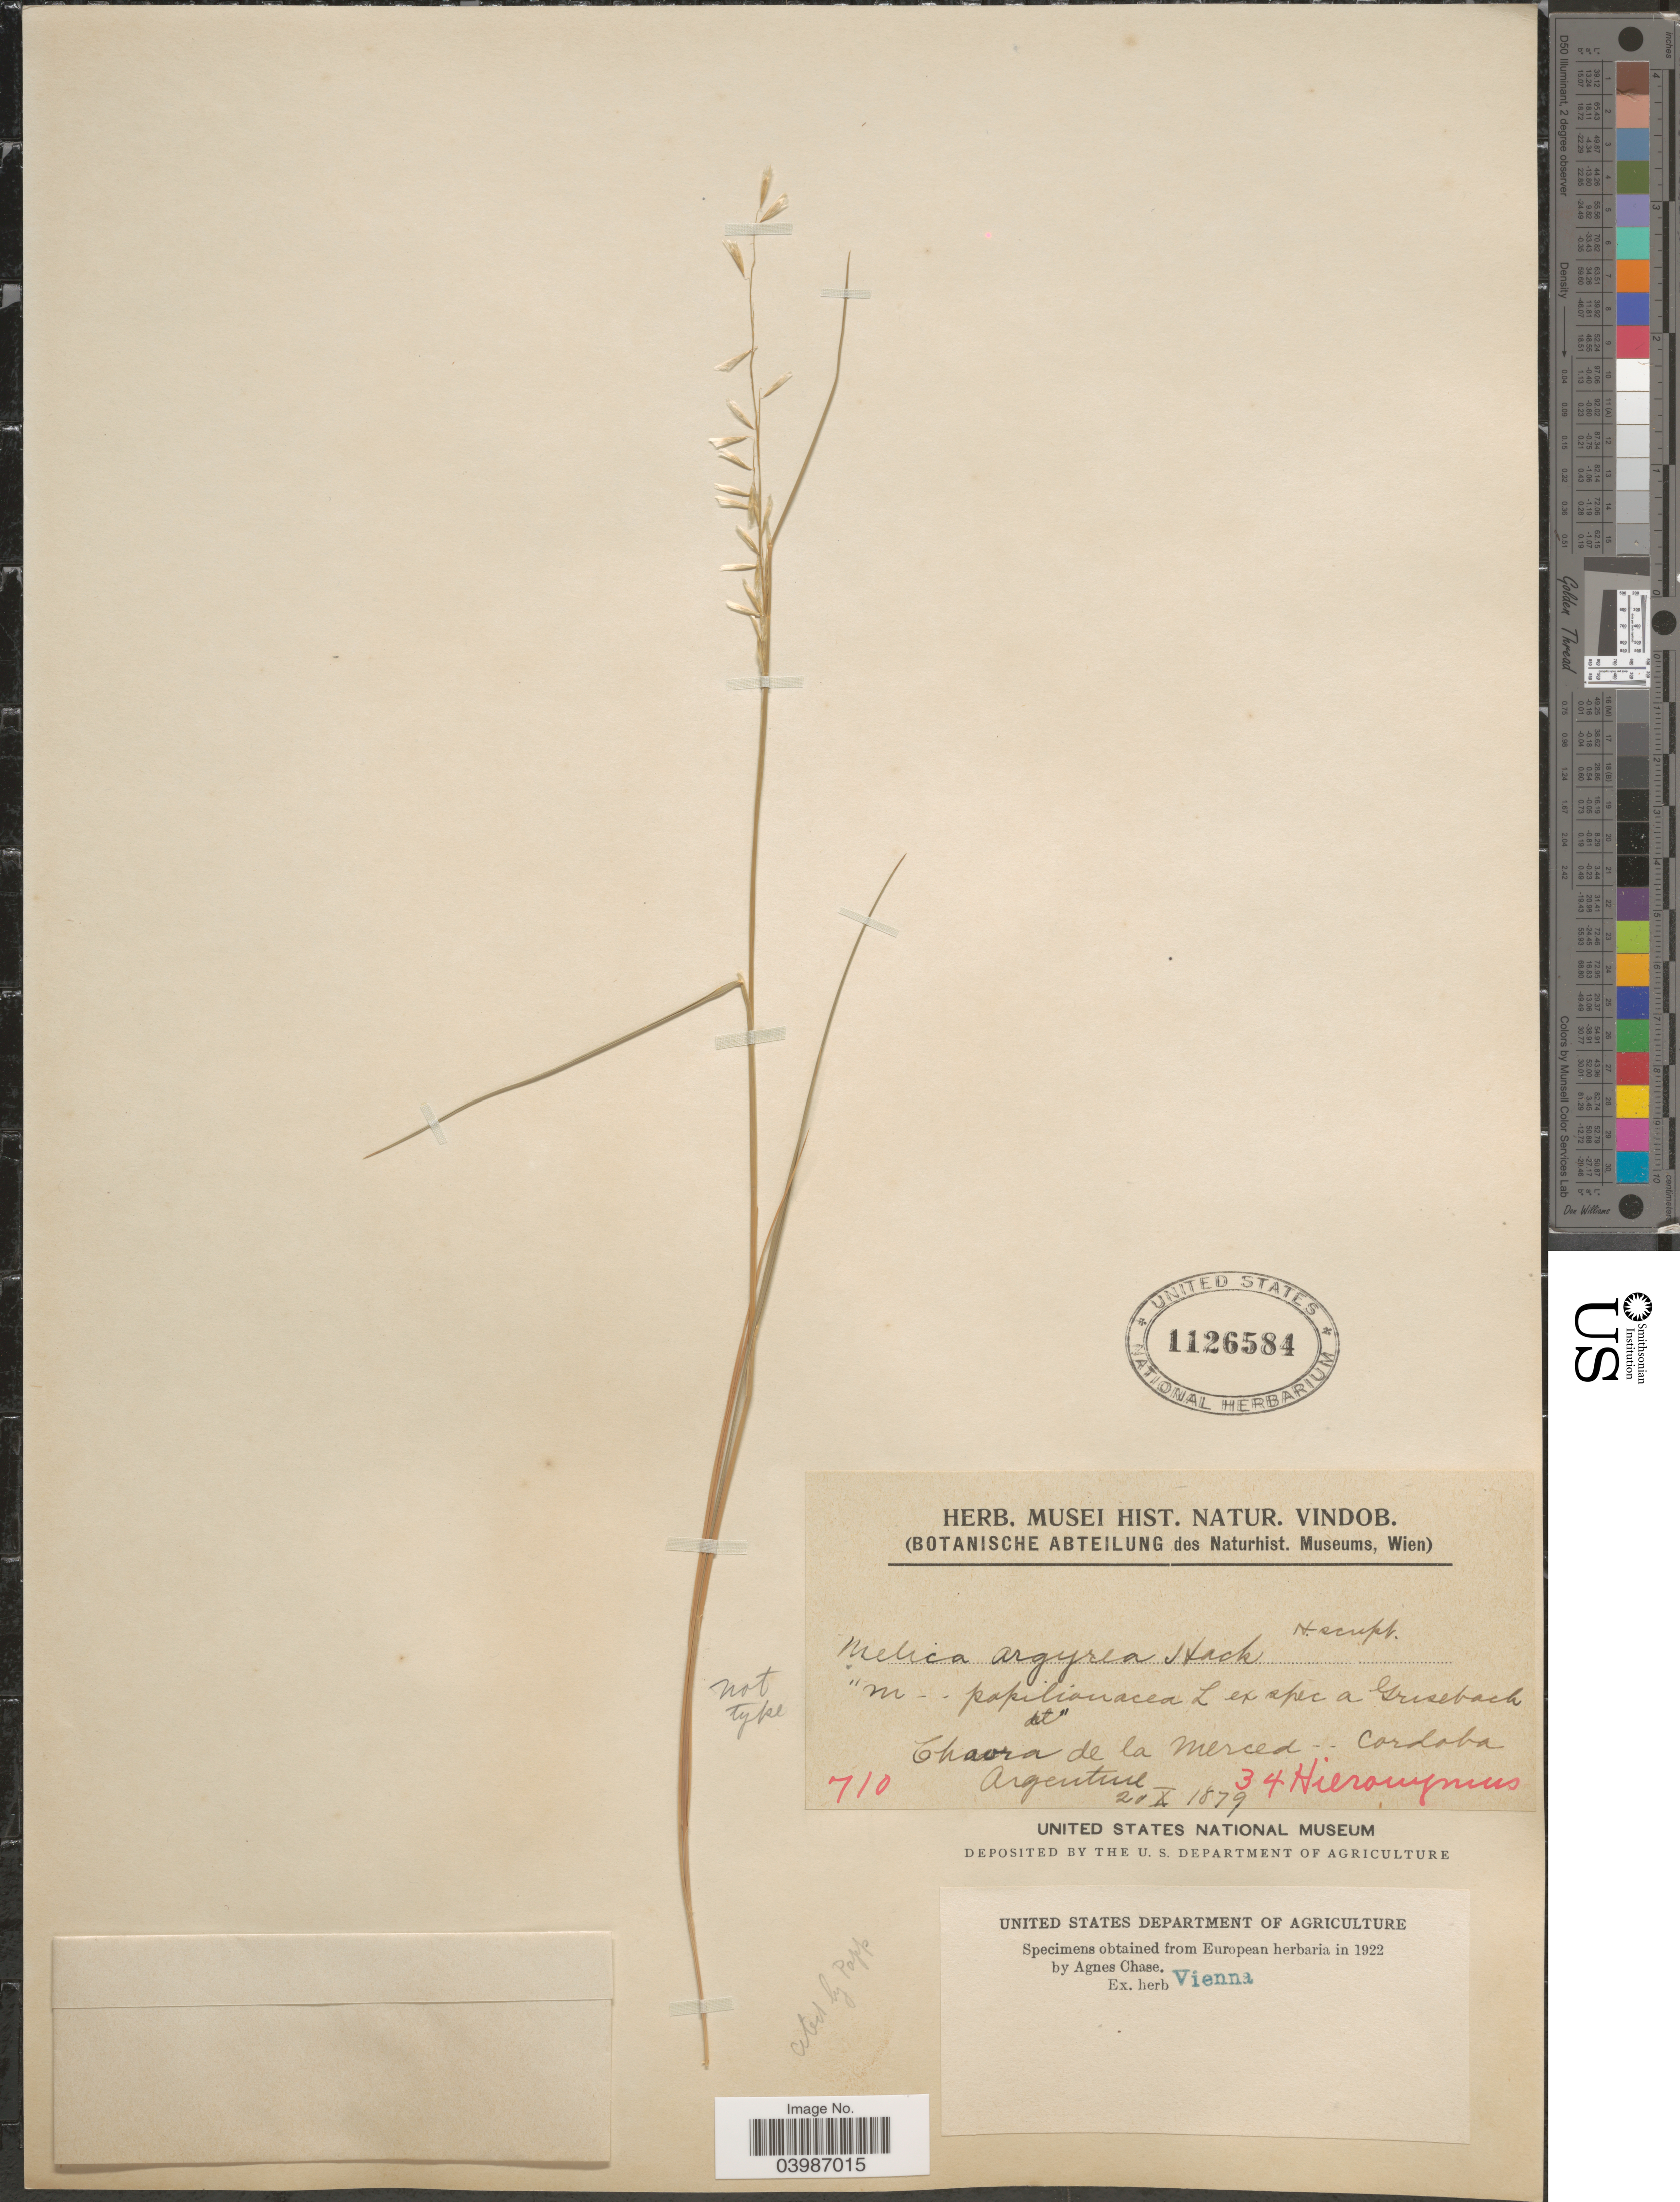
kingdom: Plantae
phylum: Tracheophyta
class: Liliopsida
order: Poales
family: Poaceae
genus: Melica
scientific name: Melica argyrea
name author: Hack. ex Stuck.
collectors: -. Hieronymus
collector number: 710/34 ?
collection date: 1879-10-20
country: Argentina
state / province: Cordoba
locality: Chacra de la Merced.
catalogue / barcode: US 1126584